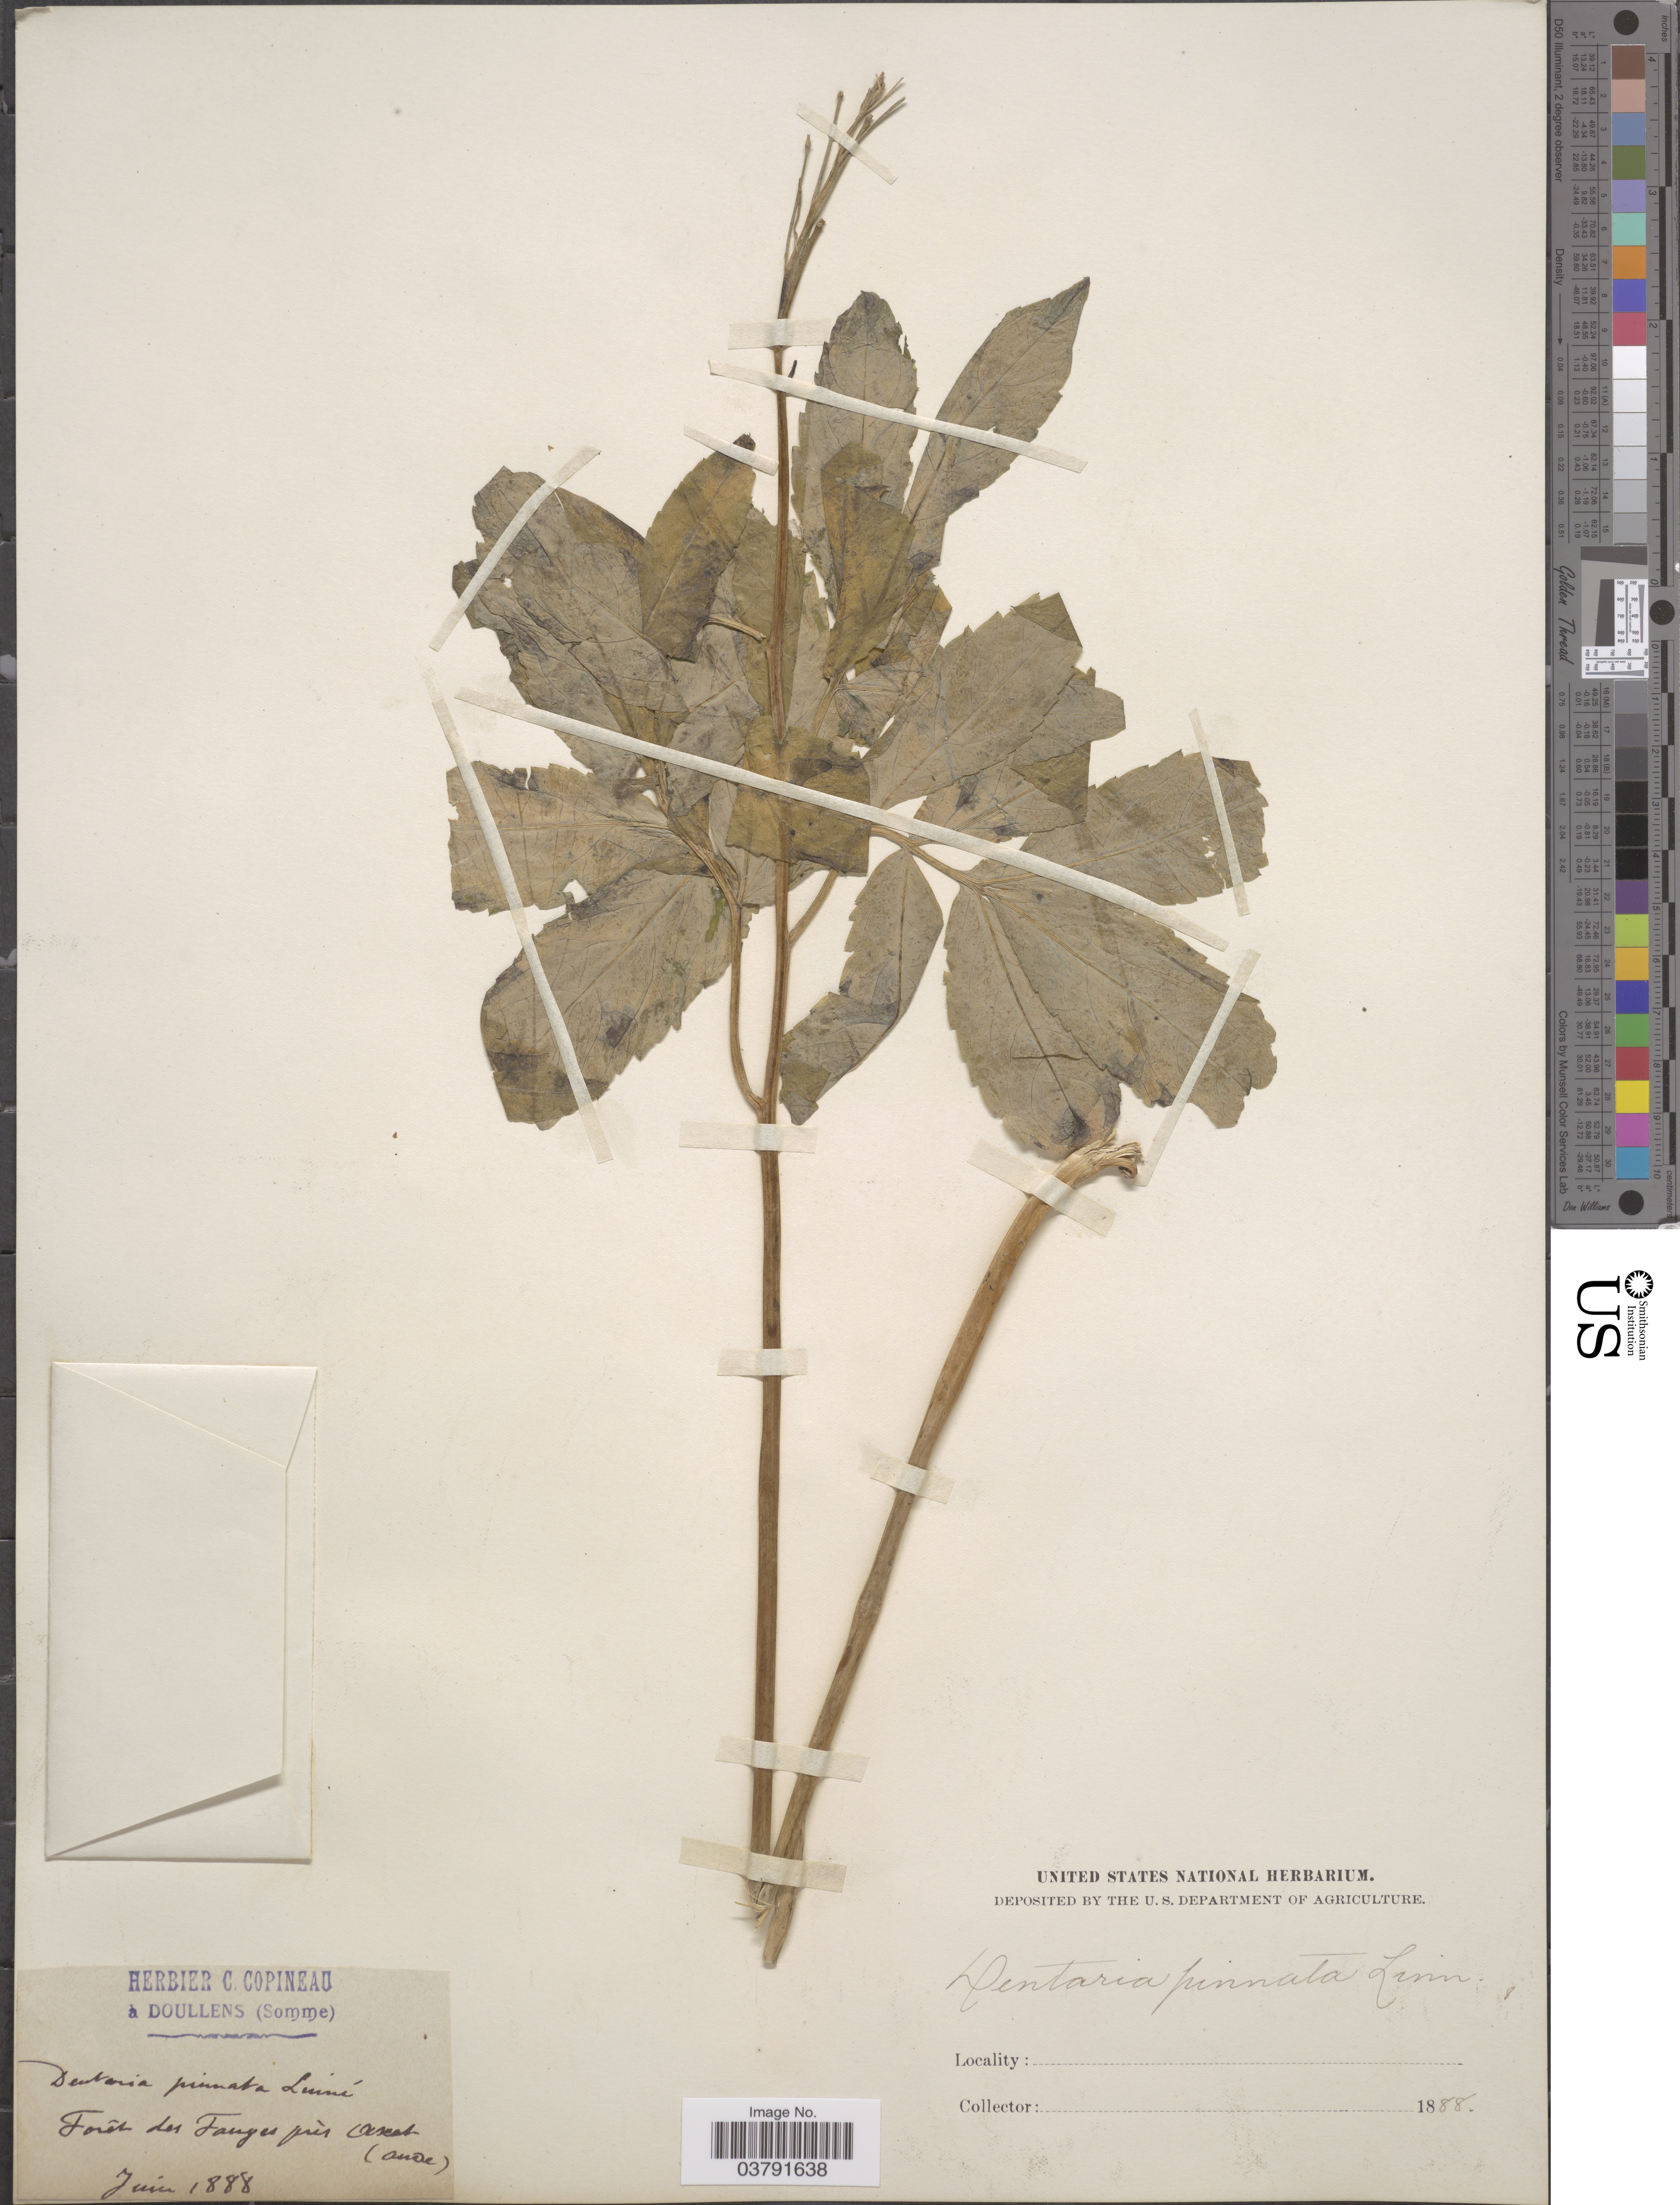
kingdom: Plantae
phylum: Tracheophyta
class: Magnoliopsida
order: Brassicales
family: Brassicaceae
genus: Dentaria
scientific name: Dentaria pinnata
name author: Lam.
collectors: ex herb. C. Copineau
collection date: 1888-06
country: France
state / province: Occitanie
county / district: Aude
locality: Foret des Fanges pres Axat (Aude).